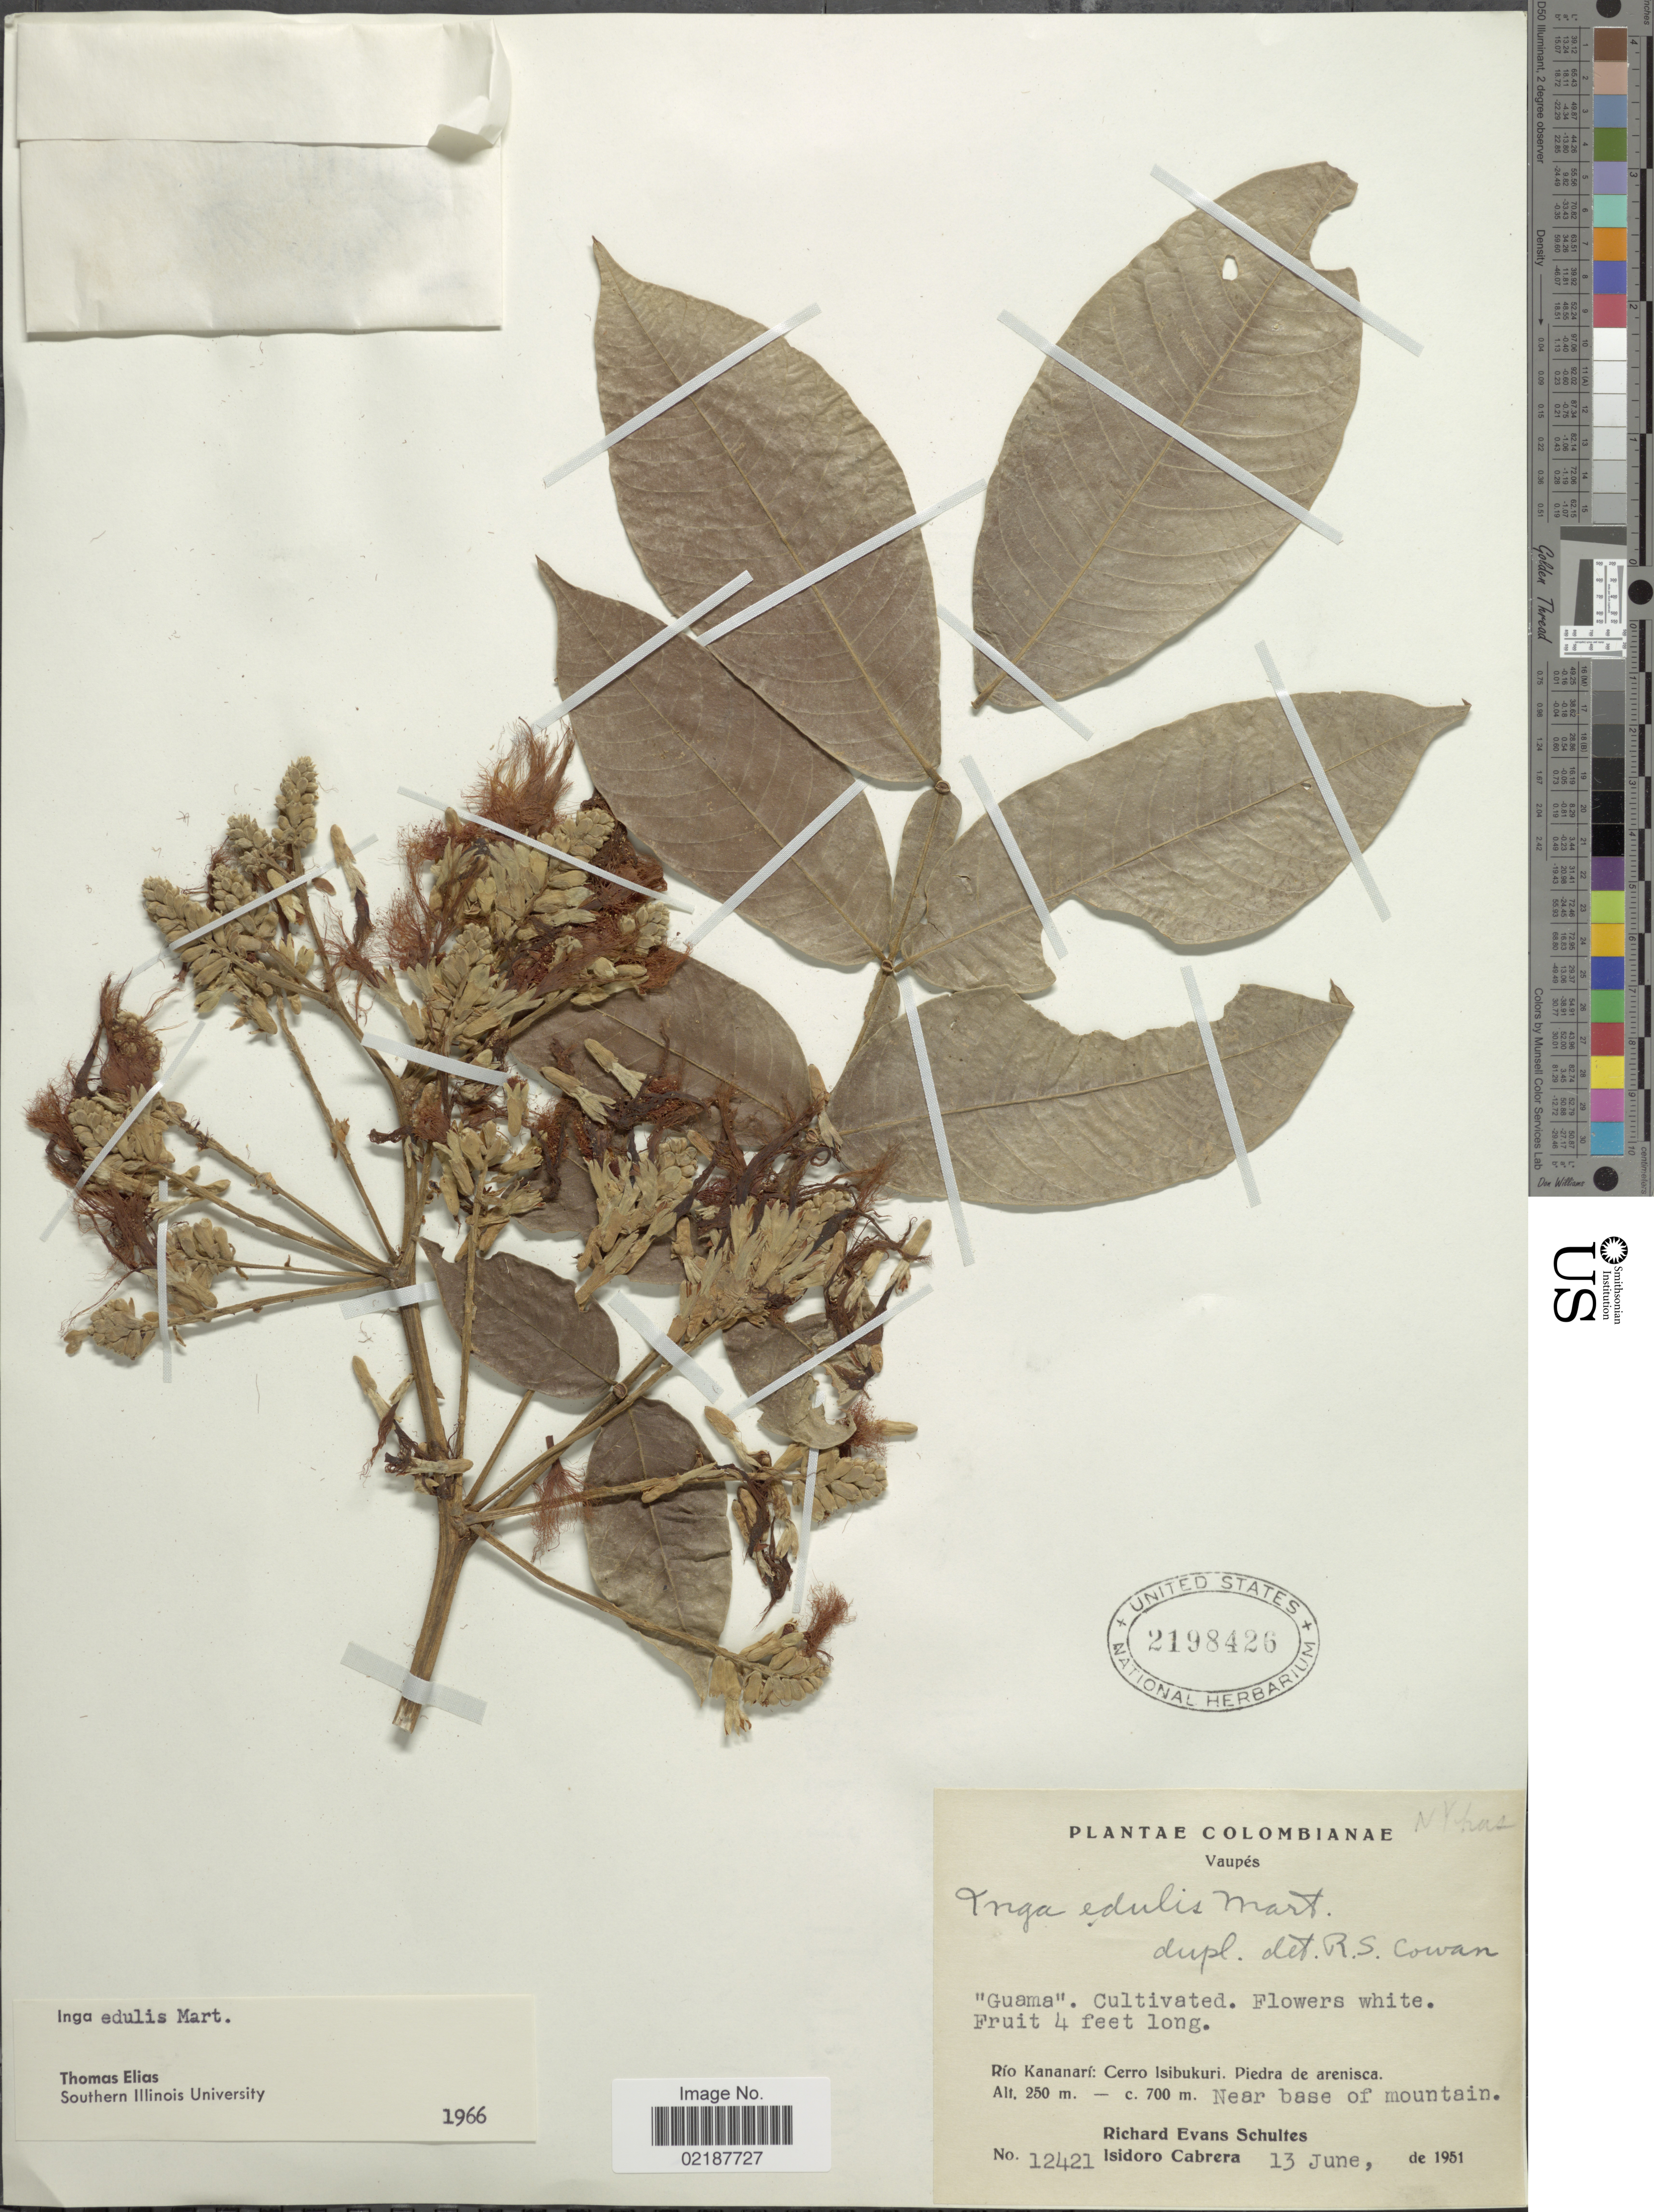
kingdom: Plantae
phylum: Tracheophyta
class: Magnoliopsida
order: Fabales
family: Fabaceae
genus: Inga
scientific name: Inga edulis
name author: Mart.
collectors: R. E. Schultes & I. Cabrera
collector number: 12421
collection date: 1951-06-13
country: Colombia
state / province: Vaupés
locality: Rio Kananari: Cerro Isibukuri, Piedra de arenisca, Near base of mountain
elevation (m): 250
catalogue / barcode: US 2198426